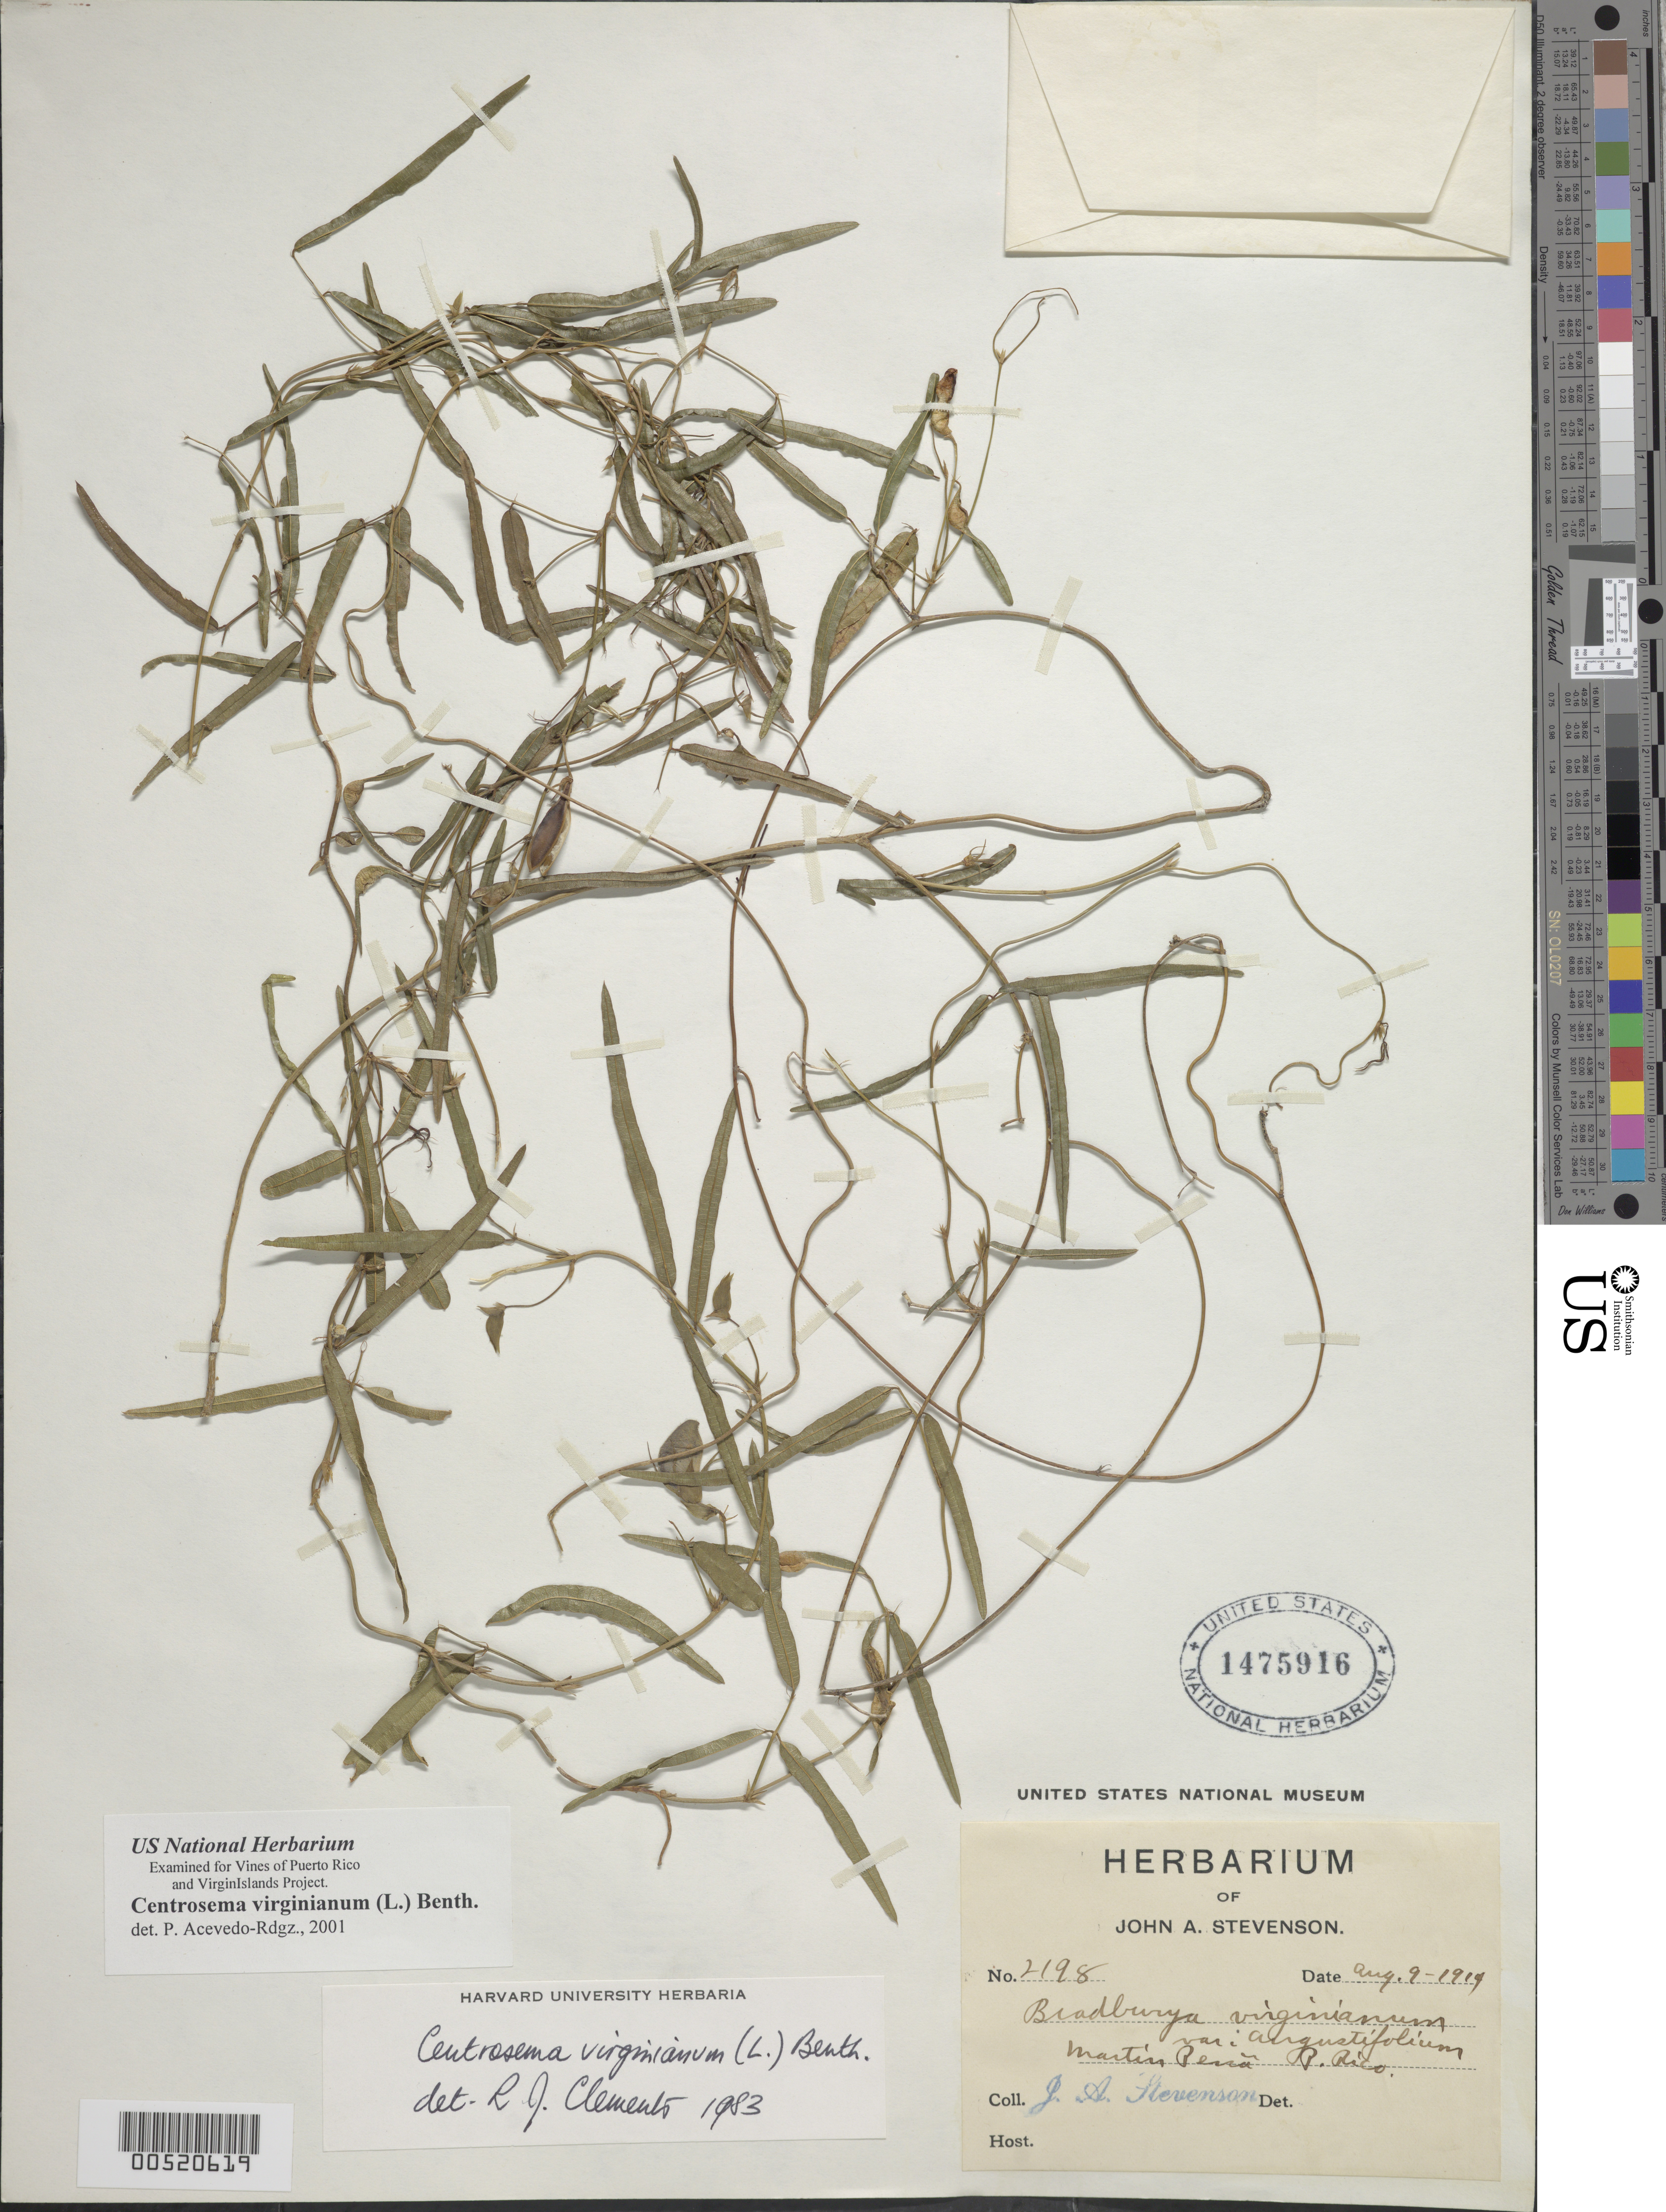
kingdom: Plantae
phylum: Tracheophyta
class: Magnoliopsida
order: Fabales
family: Fabaceae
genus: Centrosema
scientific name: Centrosema virginianum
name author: (L.) Benth.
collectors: J. Stevenson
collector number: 2198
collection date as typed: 09 Aug 1914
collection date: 1914-08-09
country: Puerto Rico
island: Greater Antilles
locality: Martin Peña.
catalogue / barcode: US 1475916